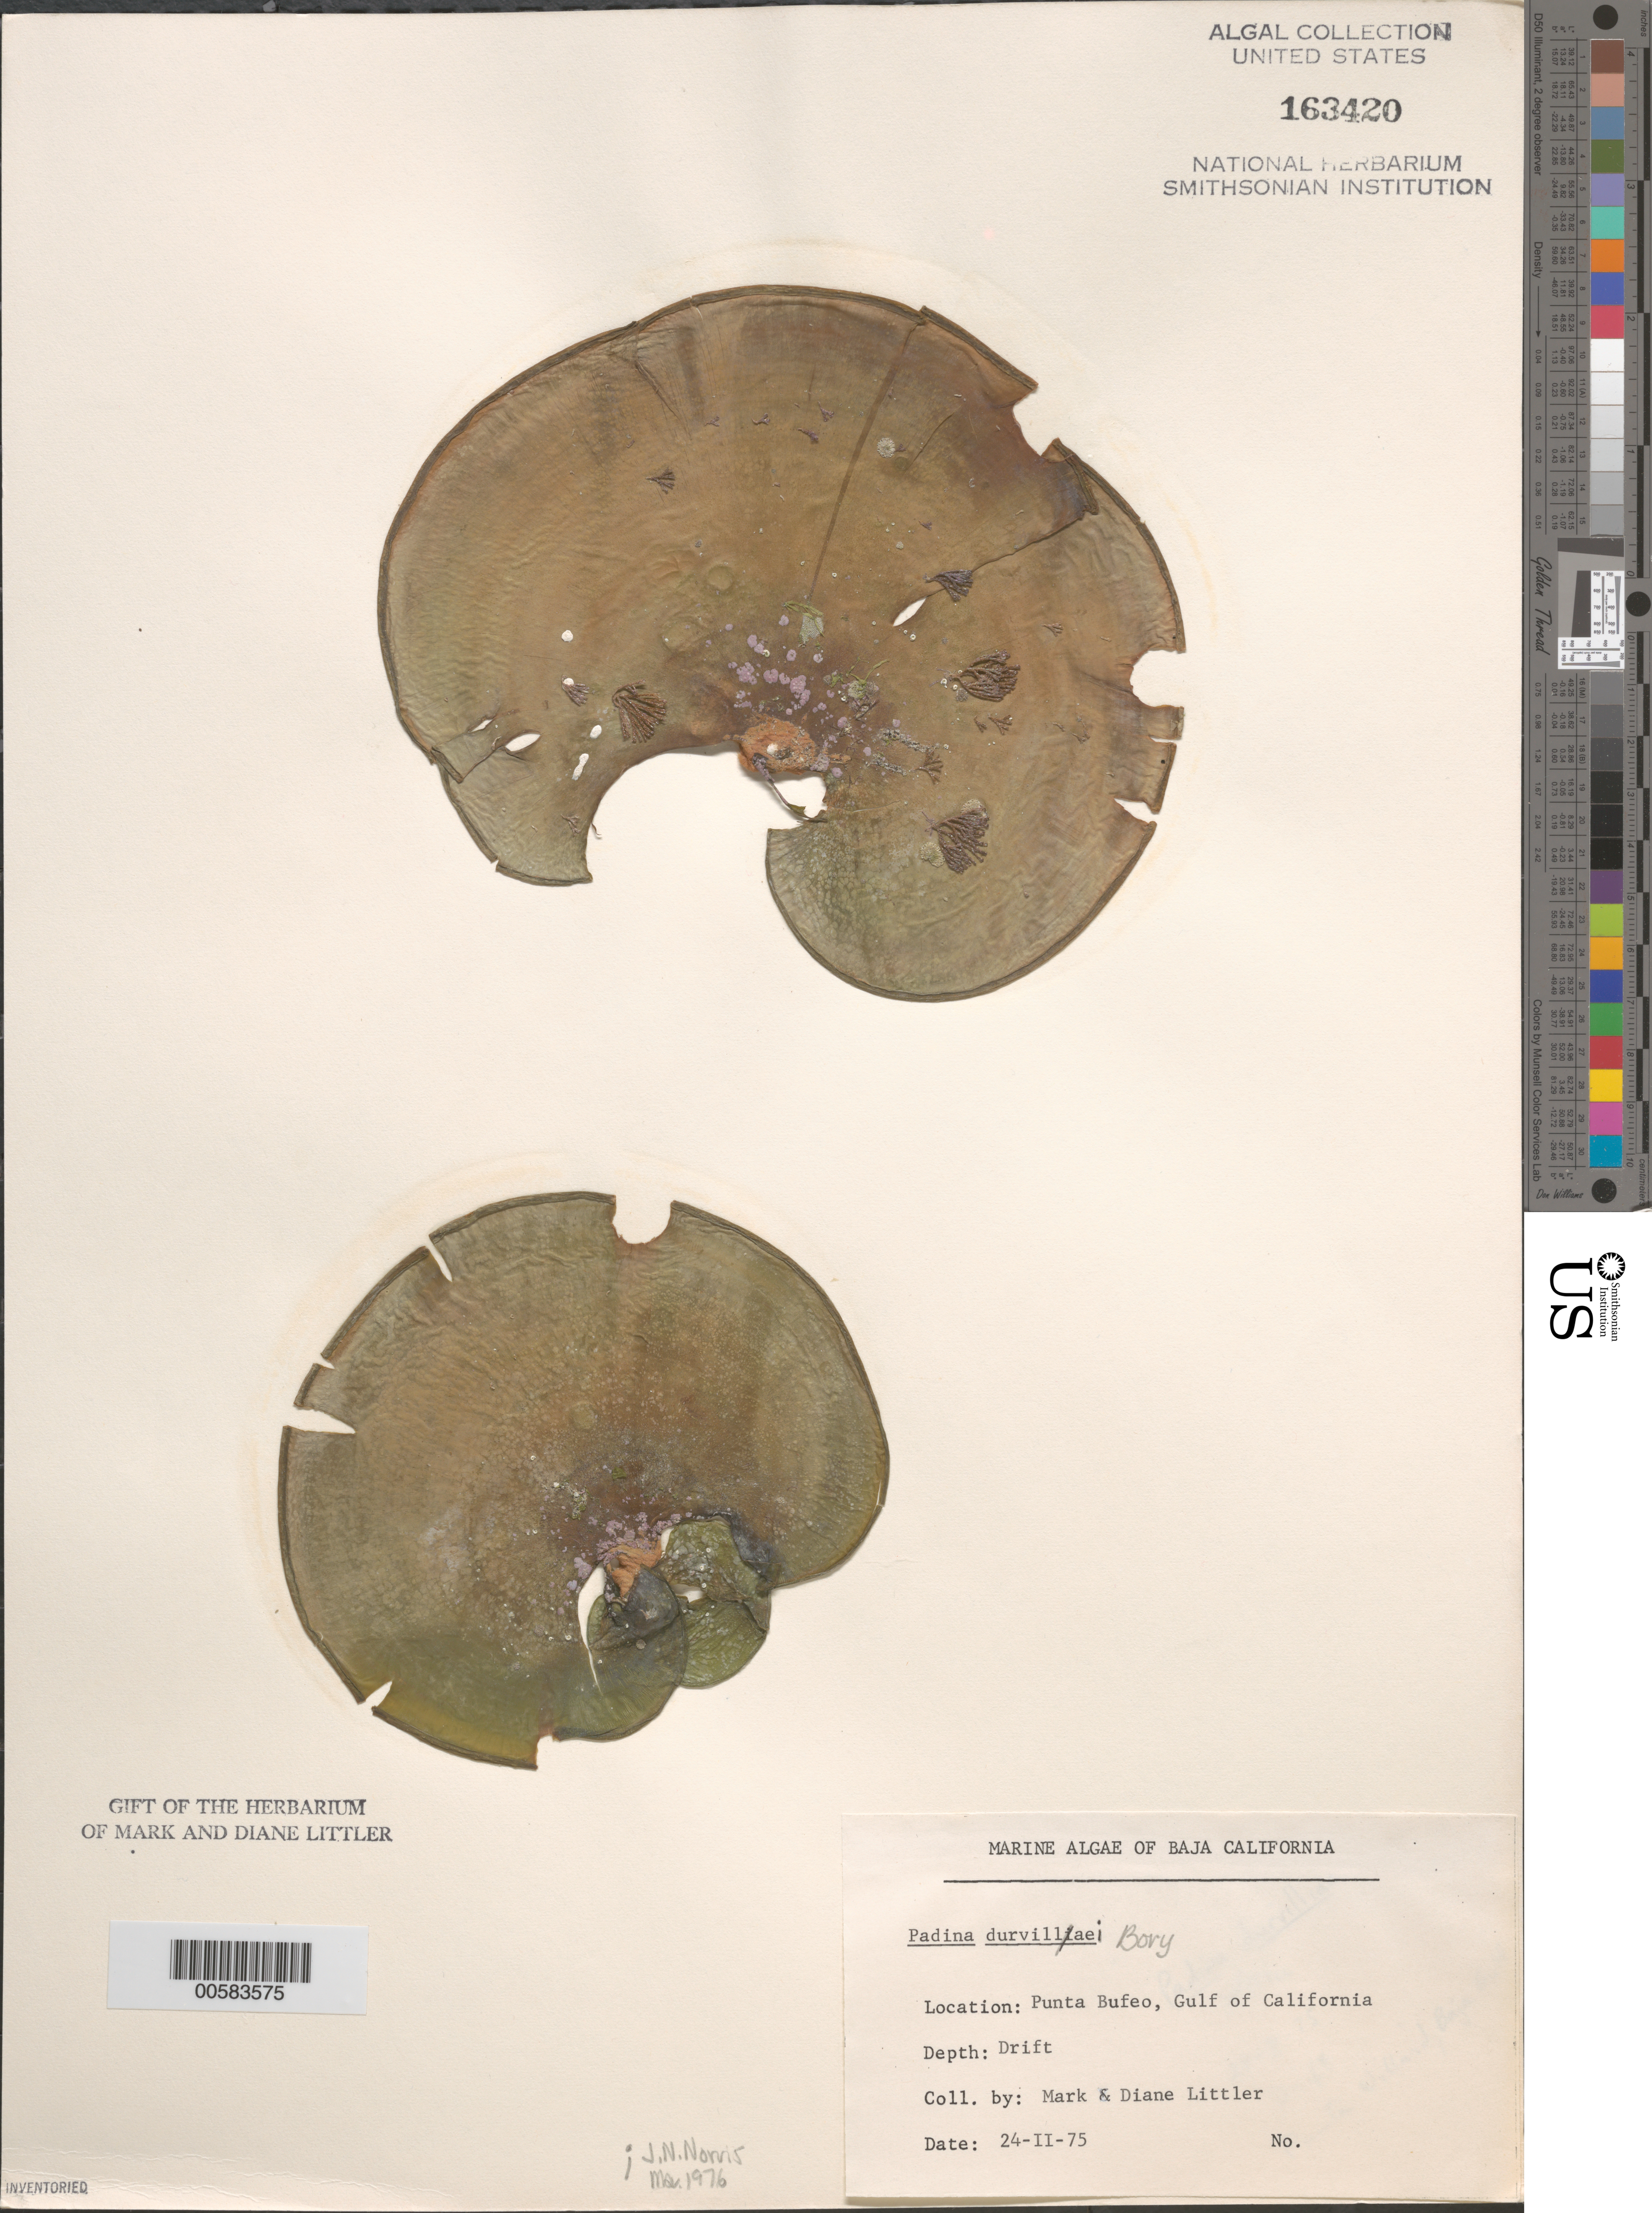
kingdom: Chromista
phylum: Ochrophyta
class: Phaeophyceae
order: Dictyotales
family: Dictyotaceae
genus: Padina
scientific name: Padina durvillaei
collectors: M. M. Littler & D. S. Littler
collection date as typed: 25 Feb 1975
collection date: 1975-02-25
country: Mexico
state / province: Baja California Norte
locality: Punta Bufeo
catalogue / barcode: US 163420